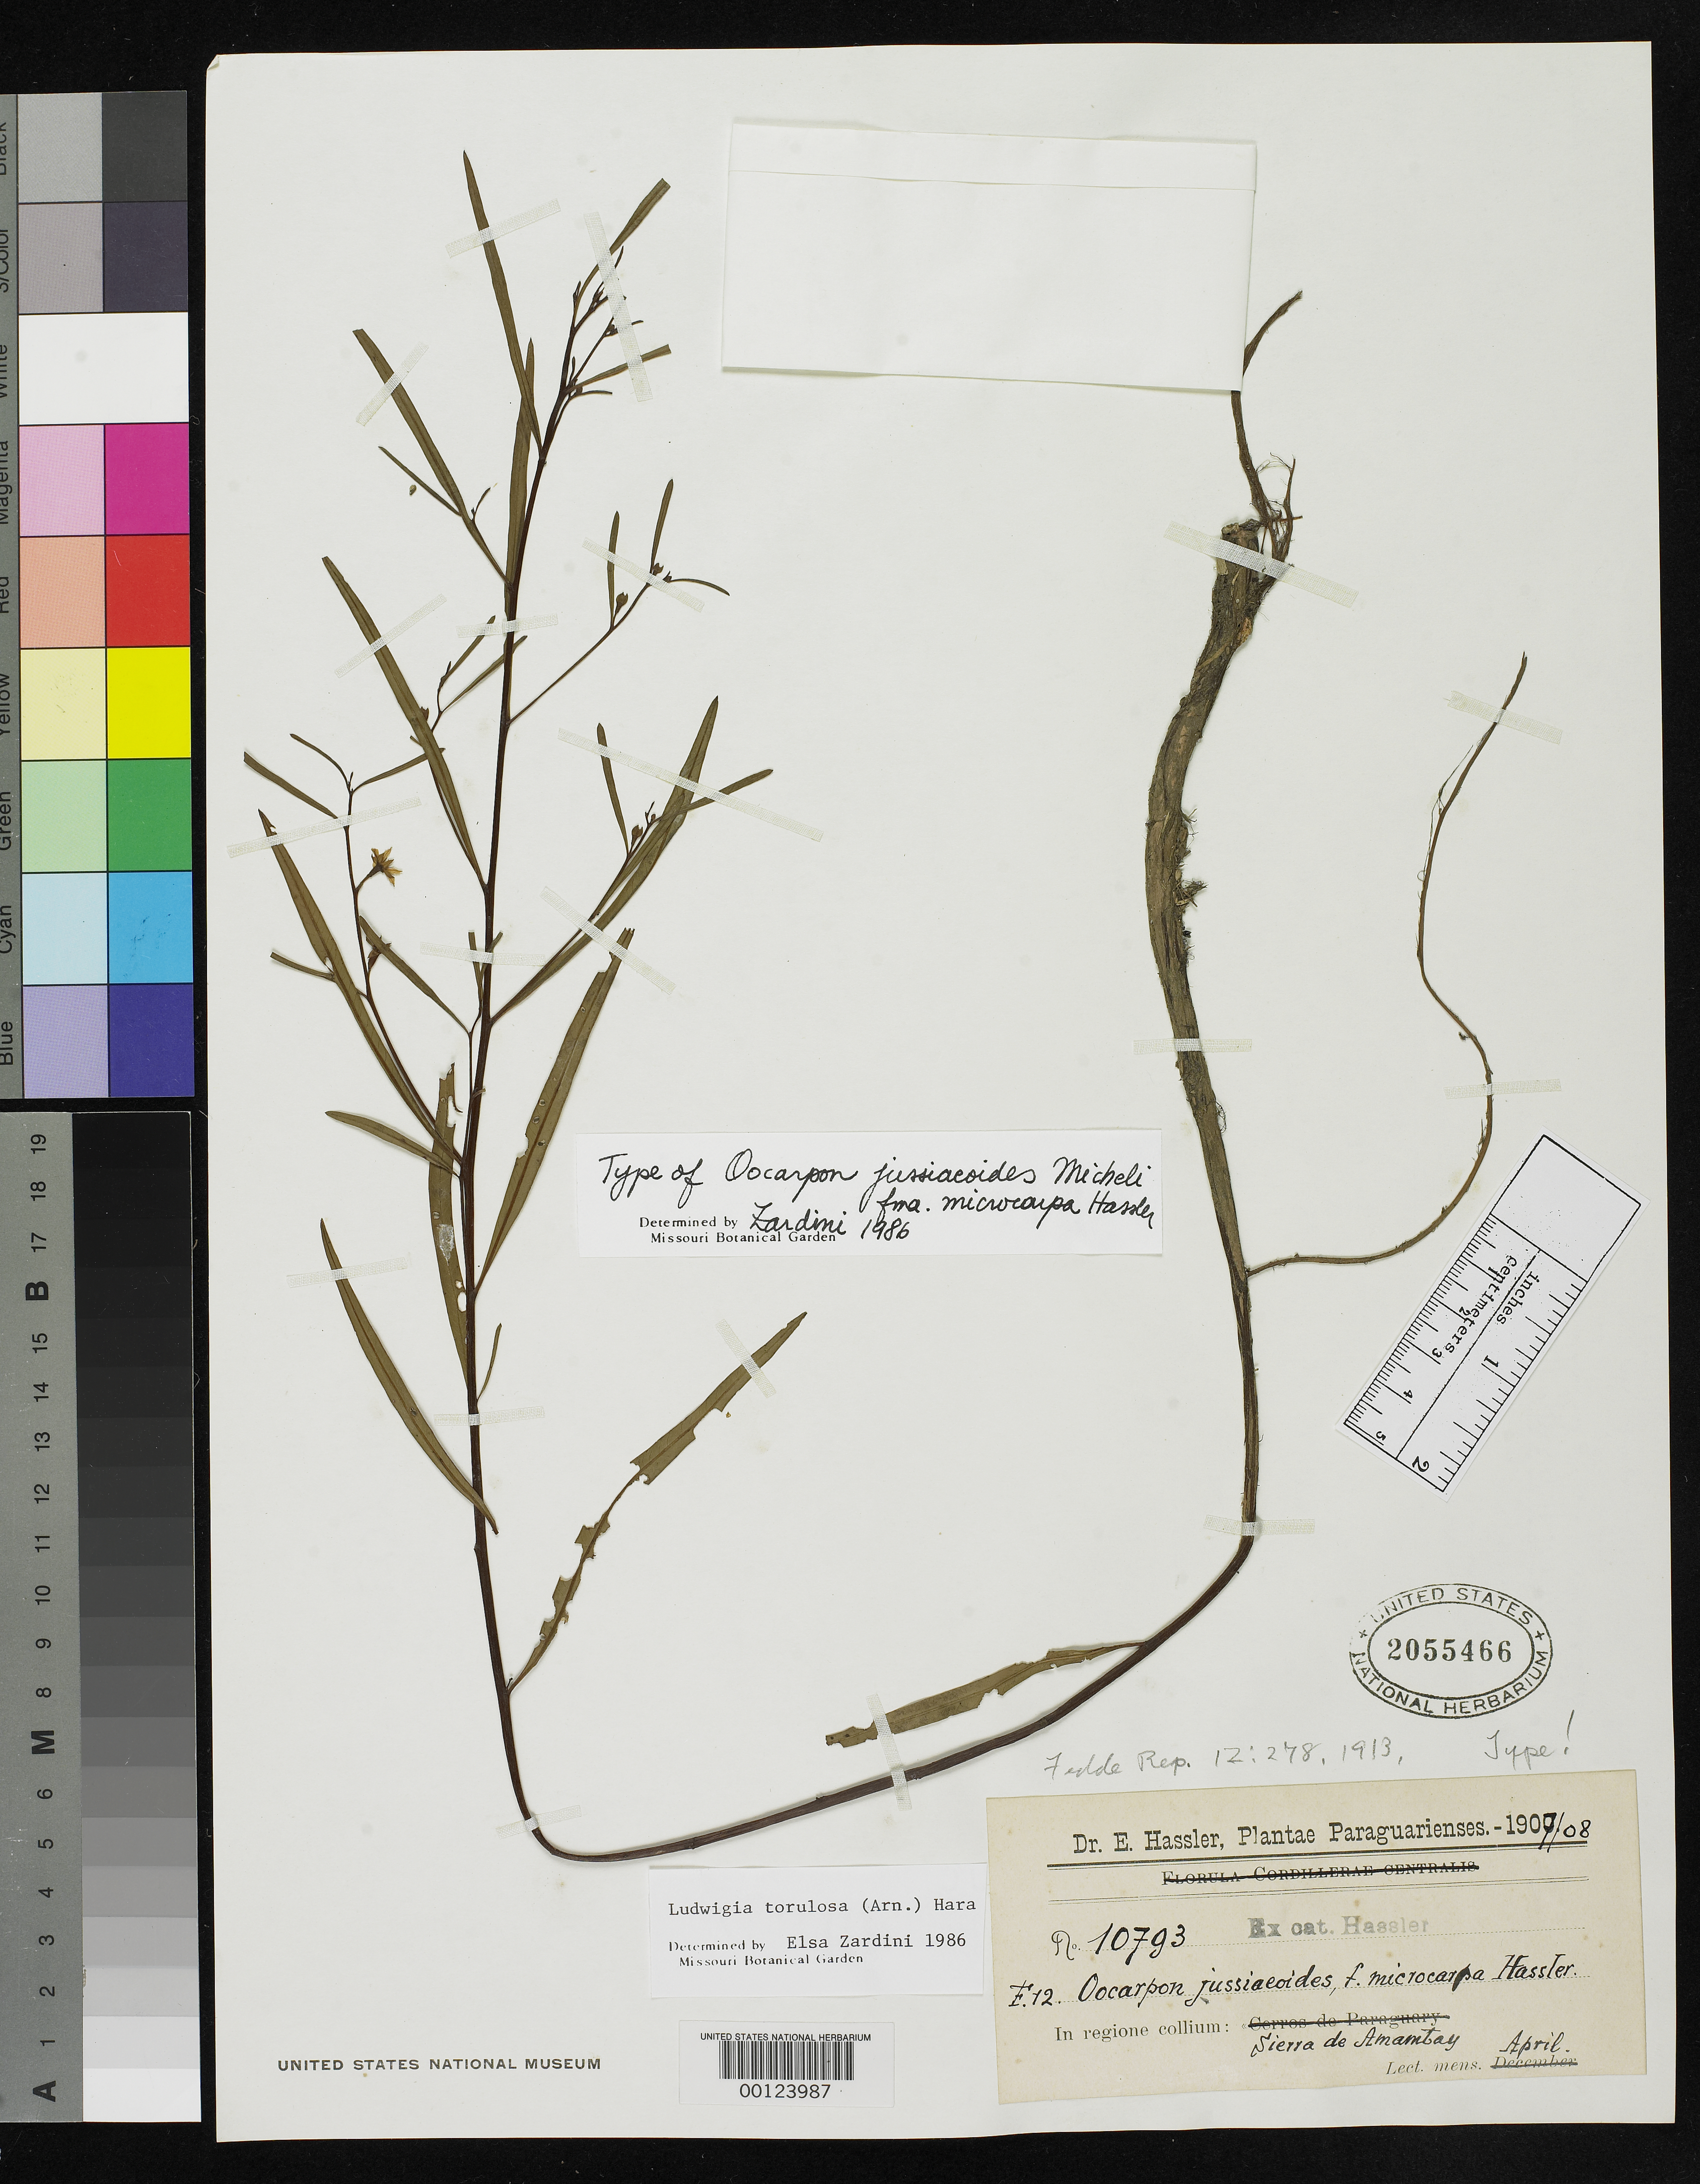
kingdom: Plantae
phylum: Tracheophyta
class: Magnoliopsida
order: Myrtales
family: Onagraceae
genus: Oocarpon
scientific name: Oocarpon jussiaeoides f. microcarpa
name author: Hassl.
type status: Type Collection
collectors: E. Hassler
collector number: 10793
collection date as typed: Apr 1907 or -- Apr 1908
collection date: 1907-04 or 1908-04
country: Paraguay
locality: Sierra de Amam Bay.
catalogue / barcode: US 2055466